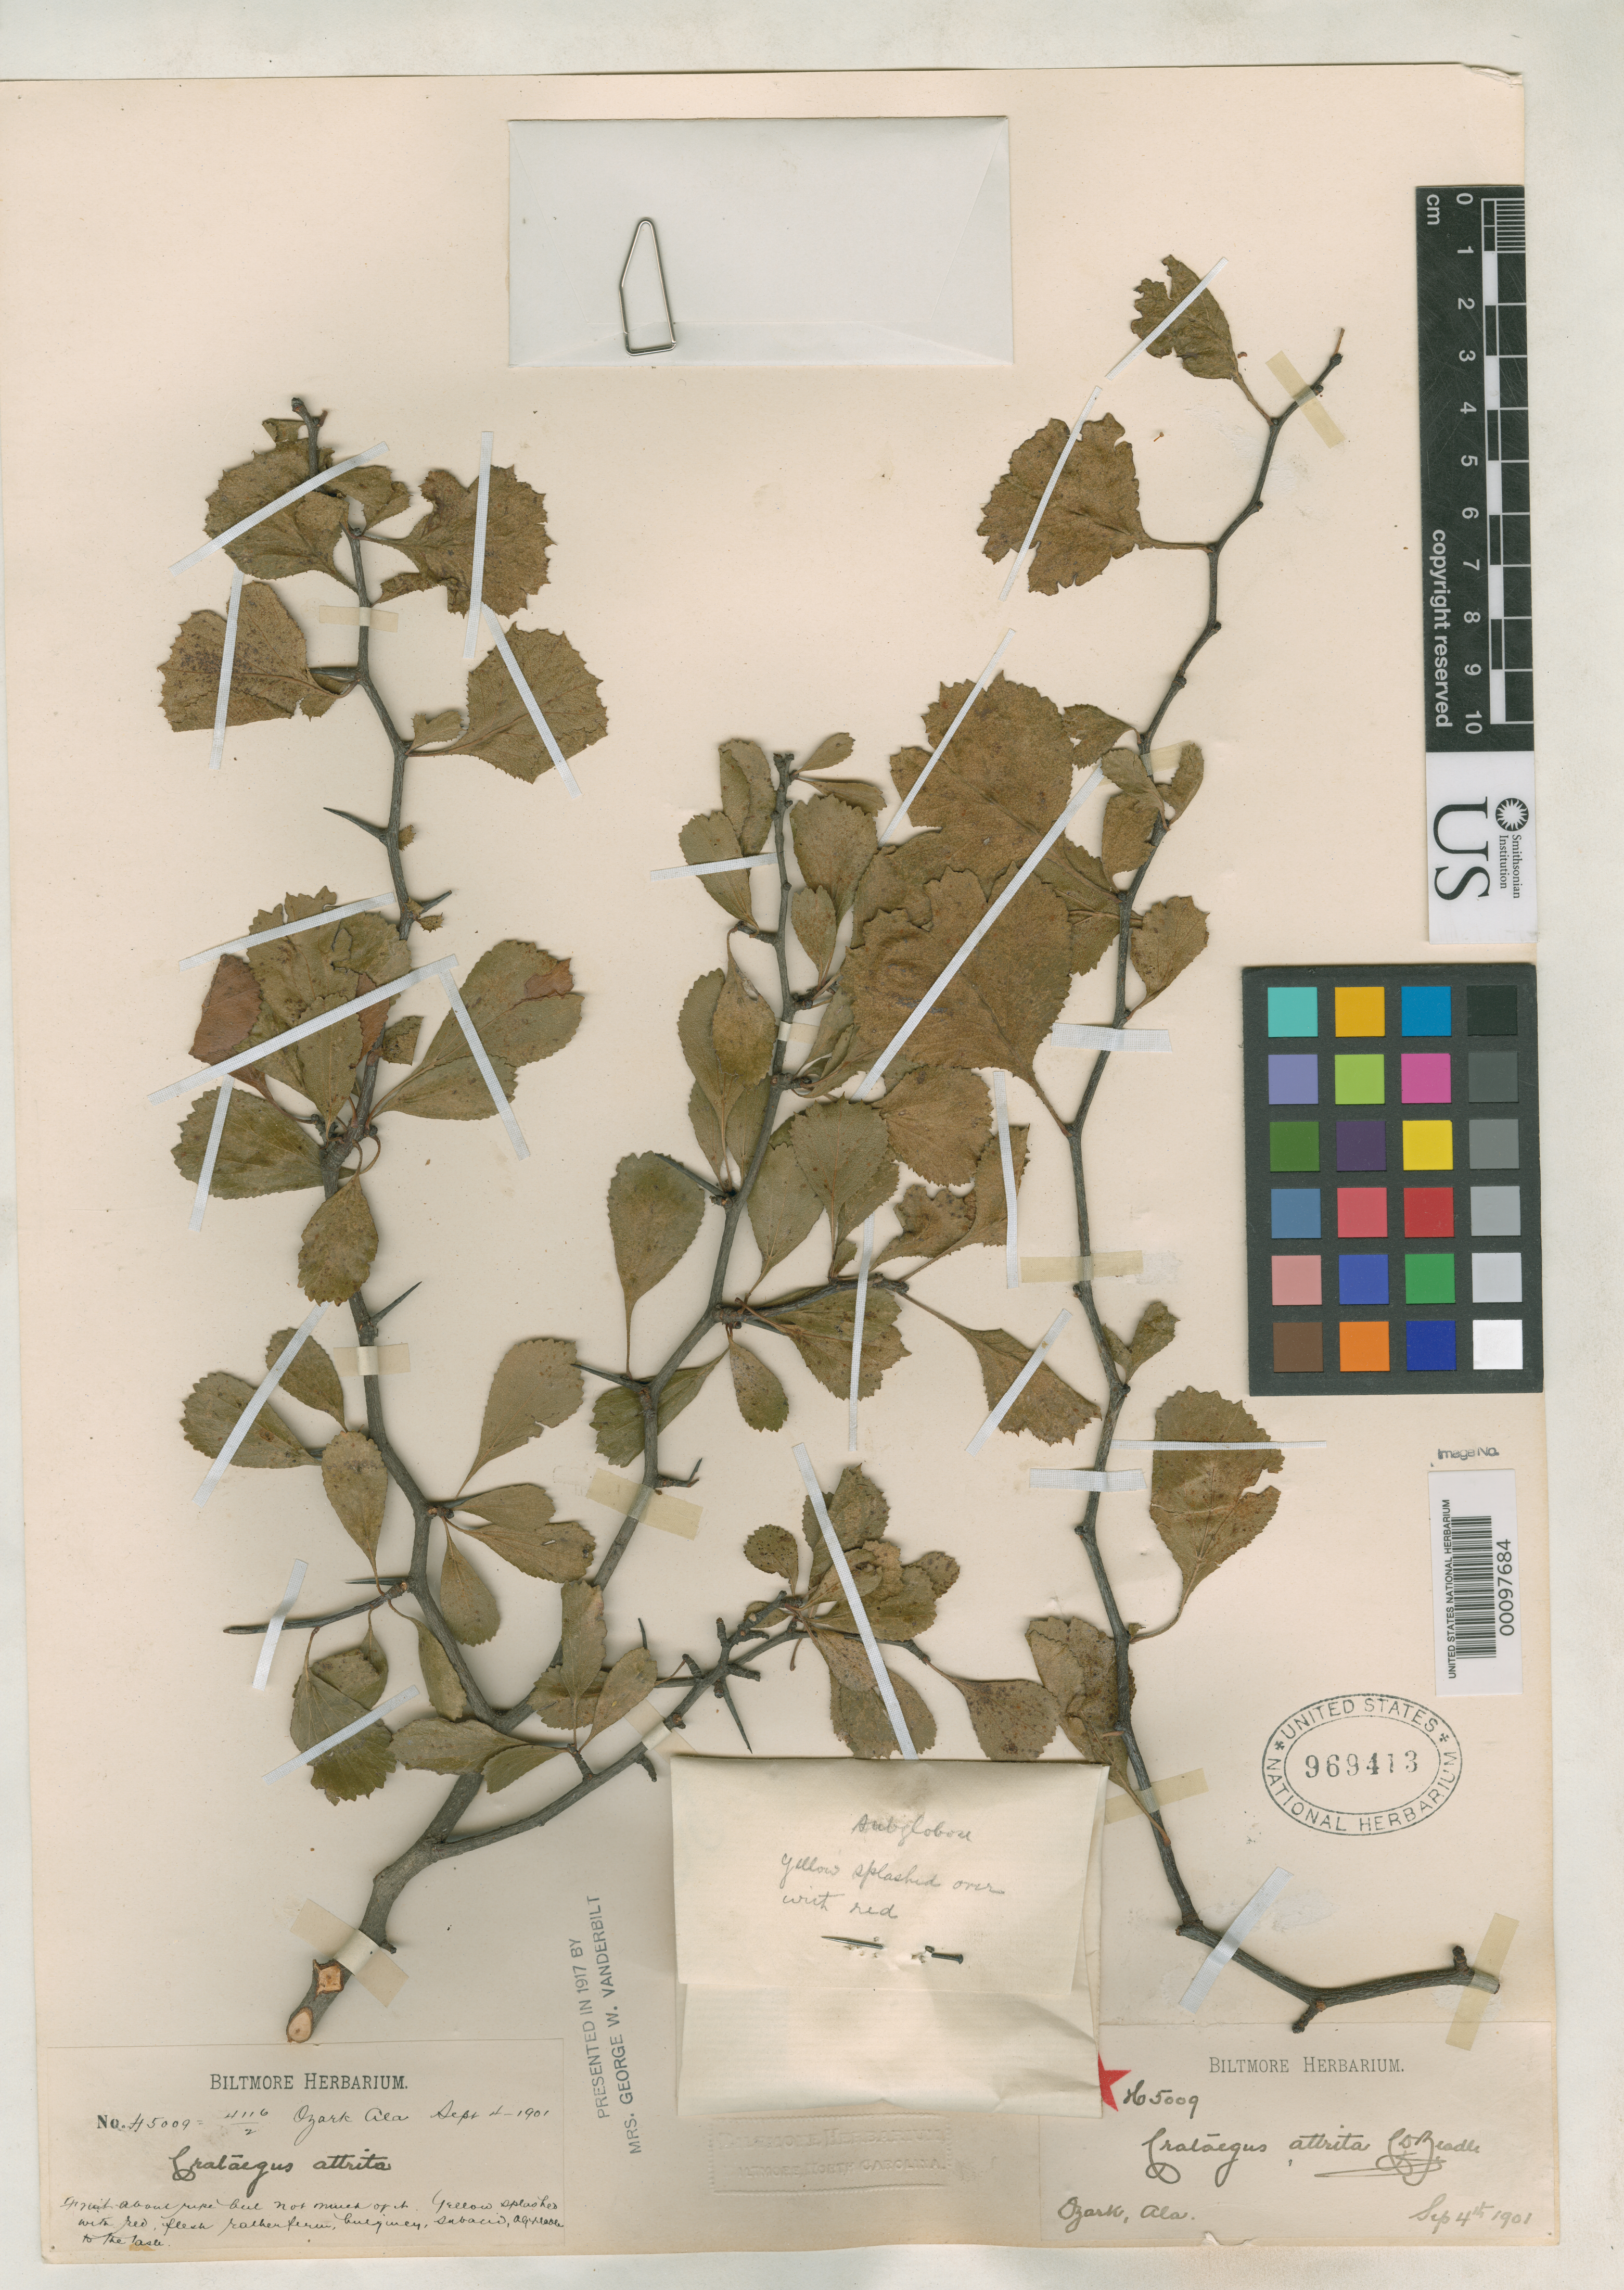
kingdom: Plantae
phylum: Tracheophyta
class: Magnoliopsida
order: Rosales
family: Rosaceae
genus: Crataegus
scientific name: Crataegus attrita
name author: Beadle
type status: Syntype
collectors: ex herb. Biltmore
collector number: H 4116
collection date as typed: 11 Apr 1901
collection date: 1901-04-11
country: United States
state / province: Alabama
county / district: Dale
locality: Ozark.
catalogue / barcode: US 969413